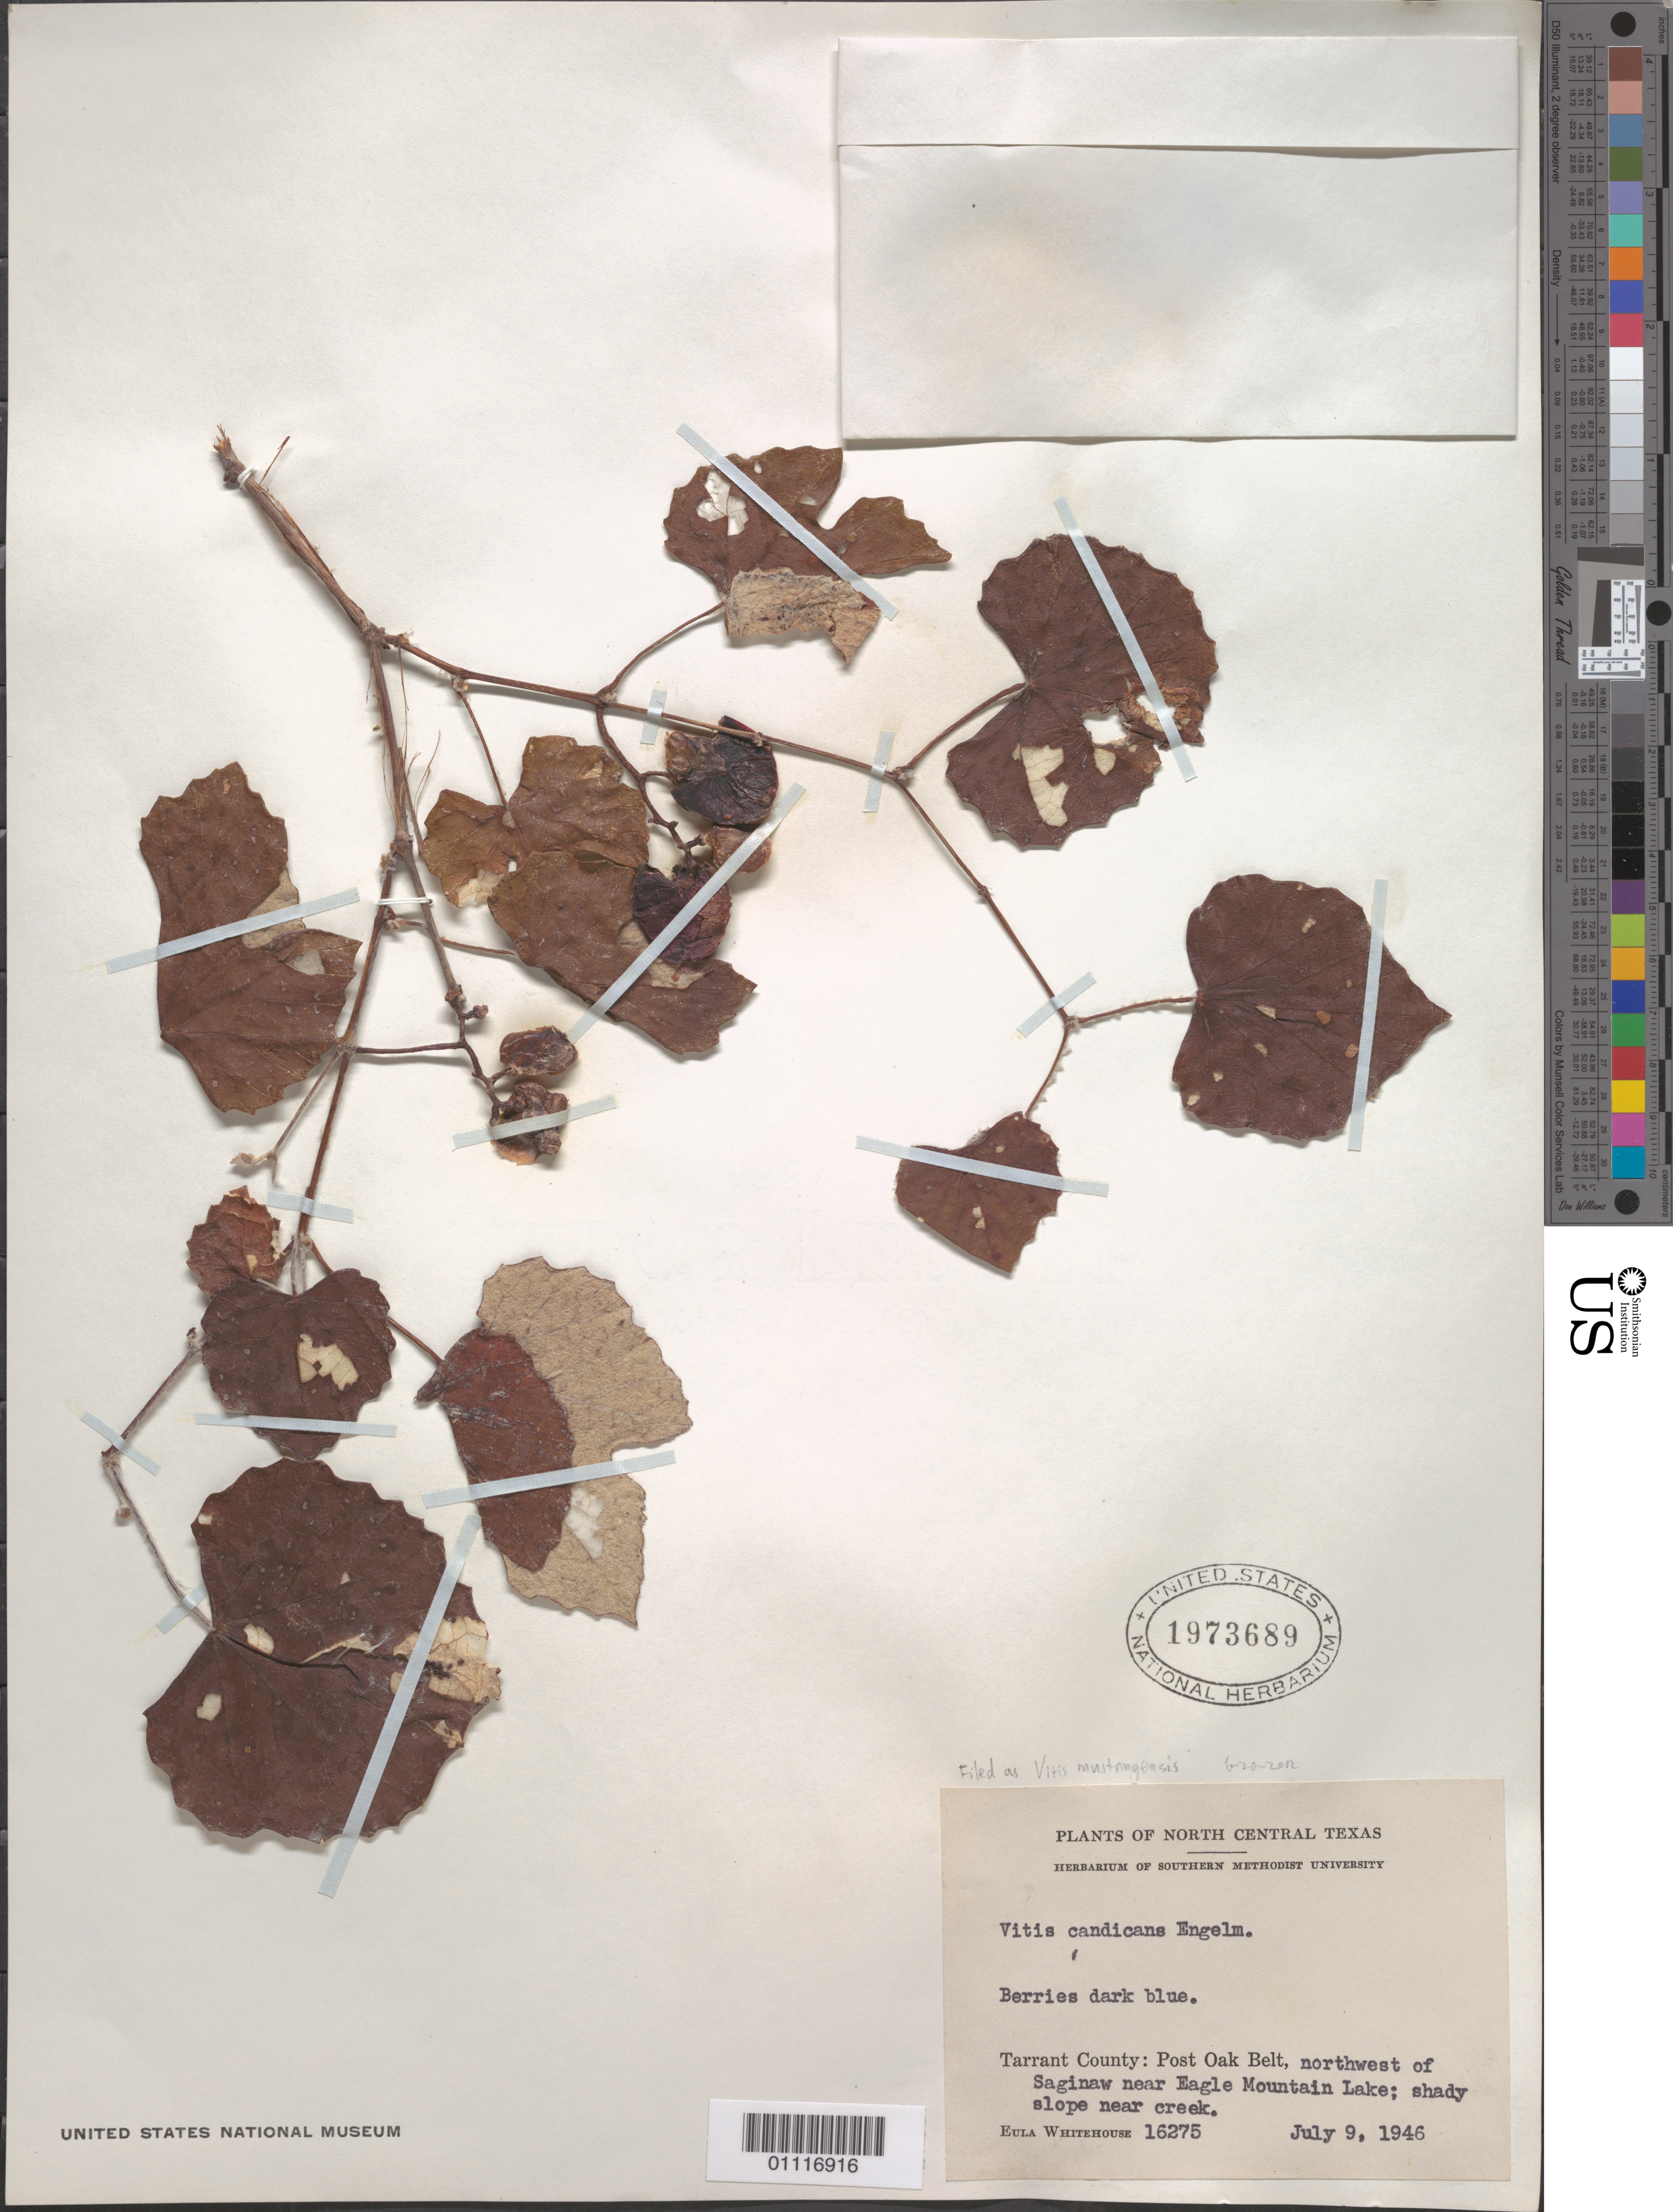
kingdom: Plantae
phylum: Tracheophyta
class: Magnoliopsida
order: Vitales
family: Vitaceae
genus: Vitis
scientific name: Vitis mustangensis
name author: Buckley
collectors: E. Whitehouse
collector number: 16275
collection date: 1946-07-09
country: United States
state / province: Texas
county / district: Tarrant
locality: Post Oak Belt, northwest of Saginaw near Eagle Mountain Lake; shady slope near creek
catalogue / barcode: US 1973689